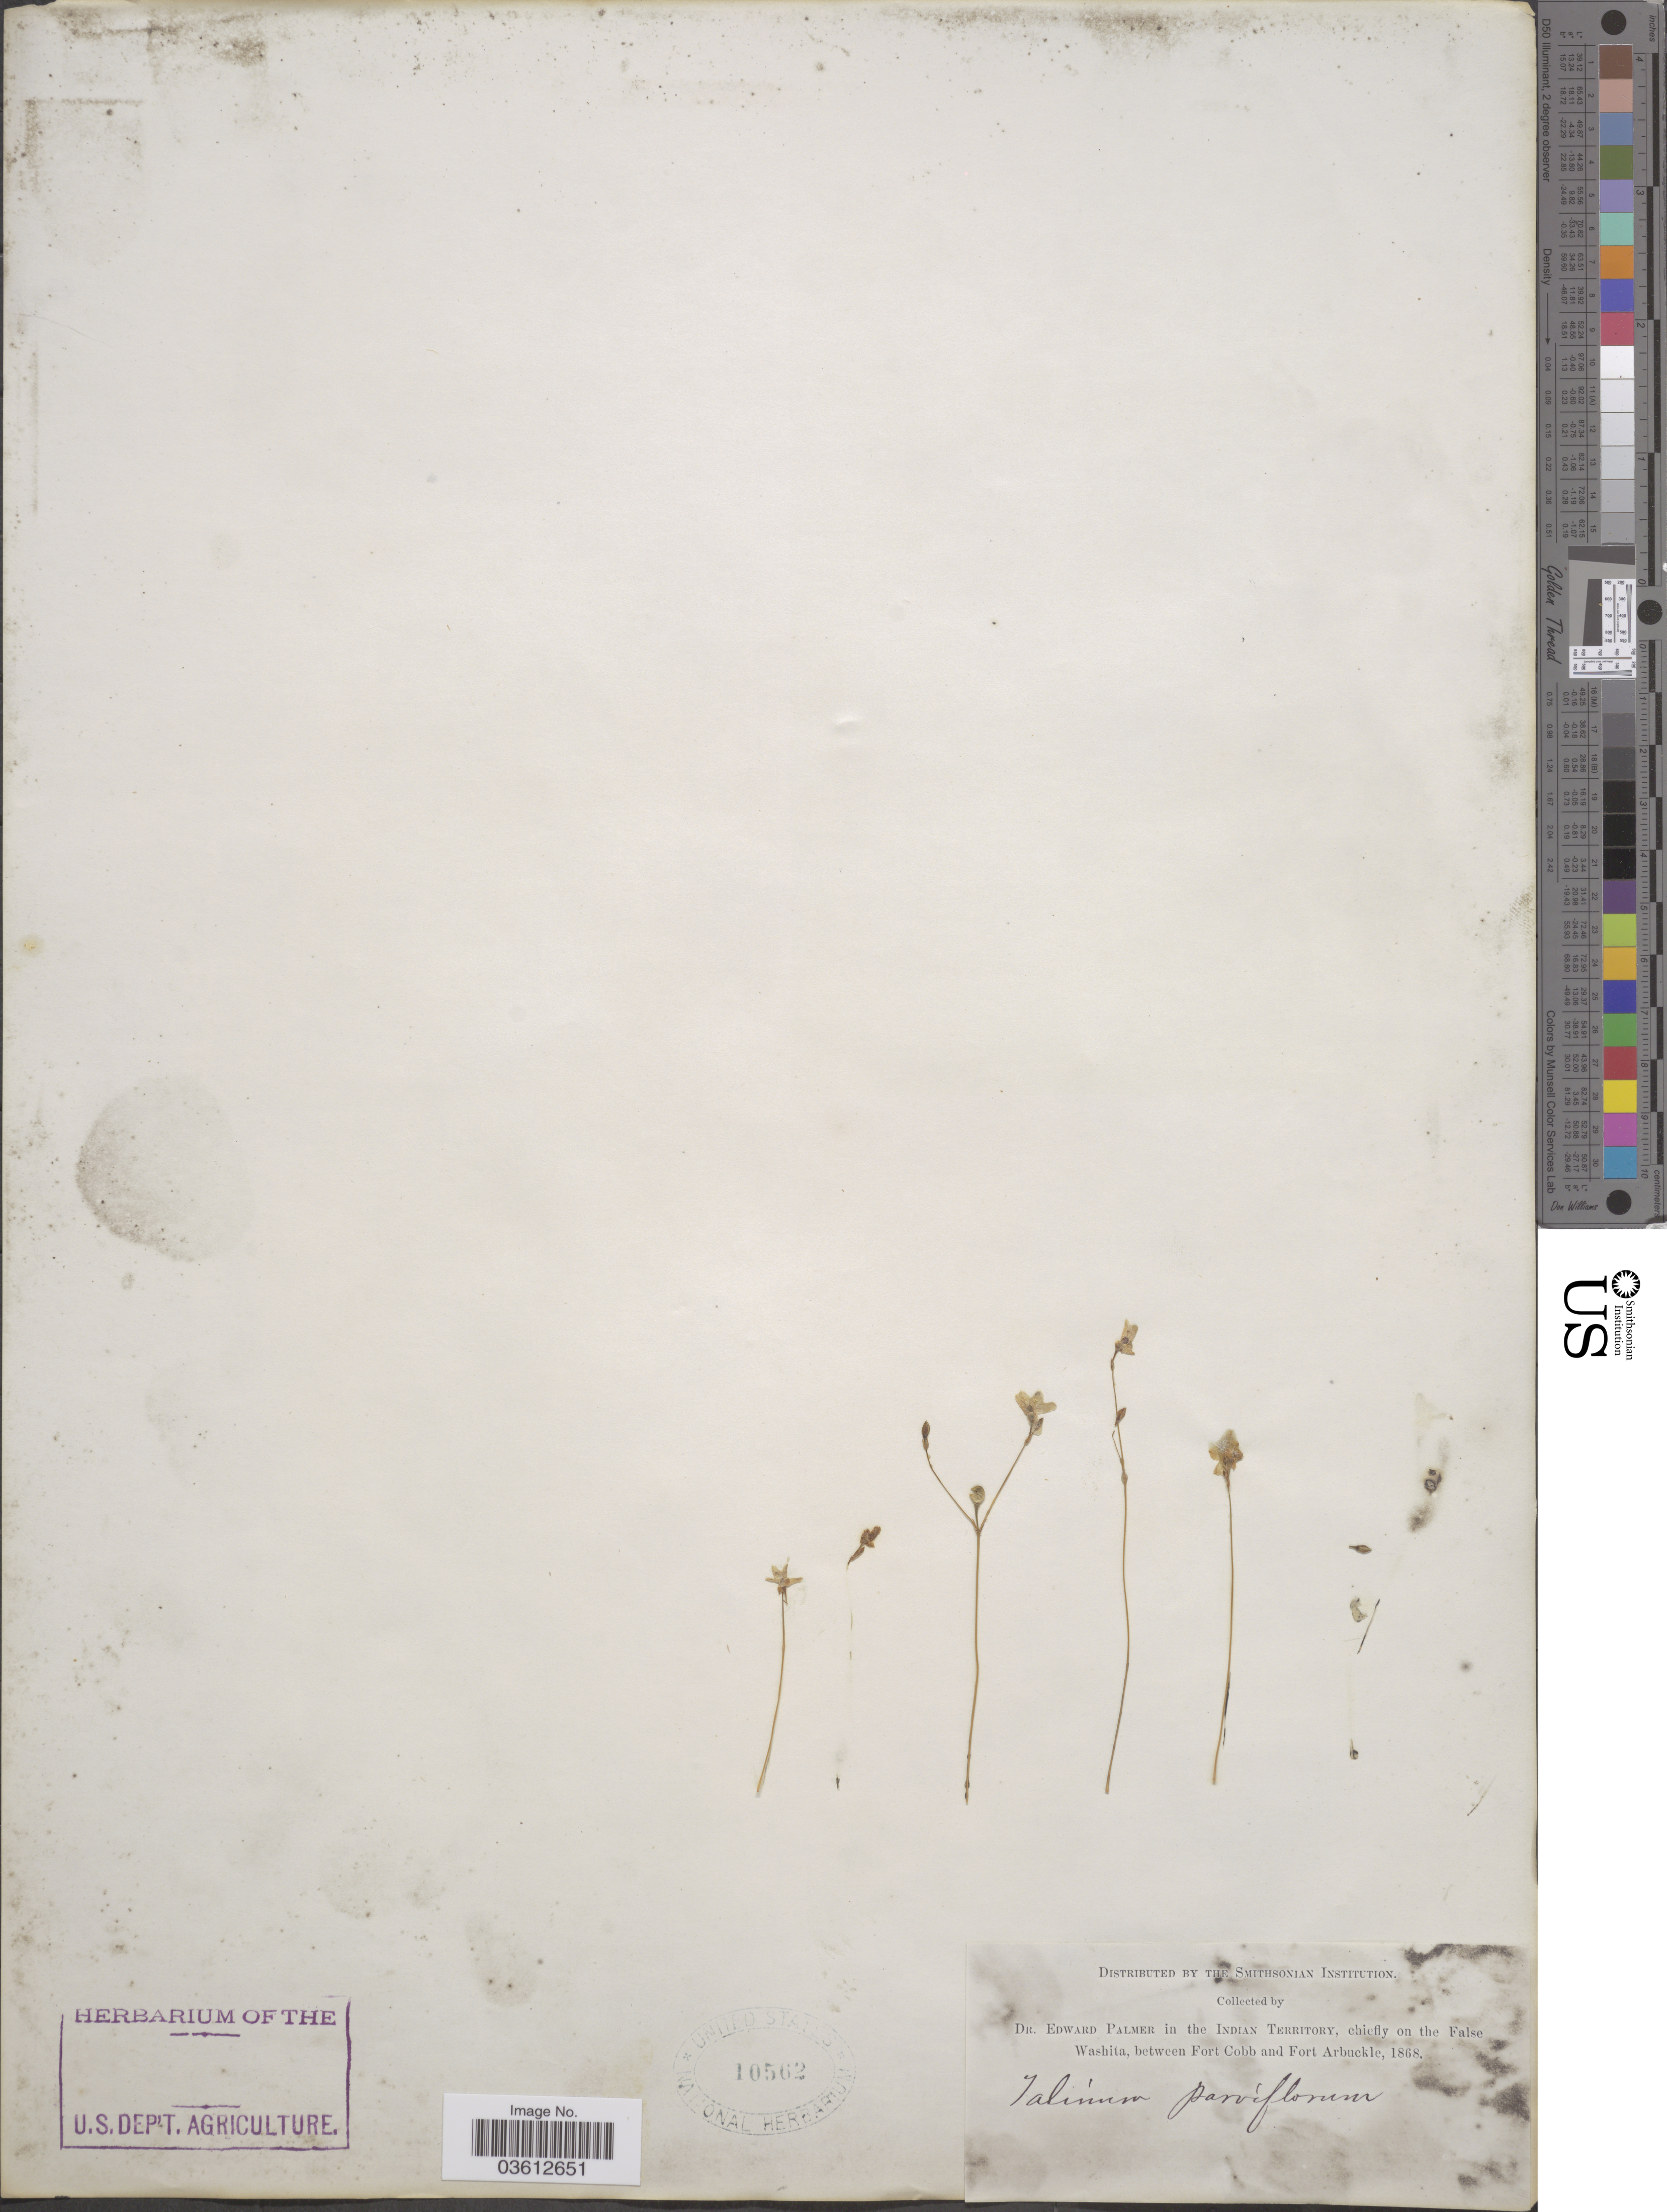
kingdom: Plantae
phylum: Tracheophyta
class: Magnoliopsida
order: Caryophyllales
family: Talinaceae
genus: Talinum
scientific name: Talinum parviflorum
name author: Nutt.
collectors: E. Palmer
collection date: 1868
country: United States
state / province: Oklahoma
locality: In the Indian Territory, chiefly on the False Washita, between Fort Cobb and Fort Arbuckle.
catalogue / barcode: US 10562